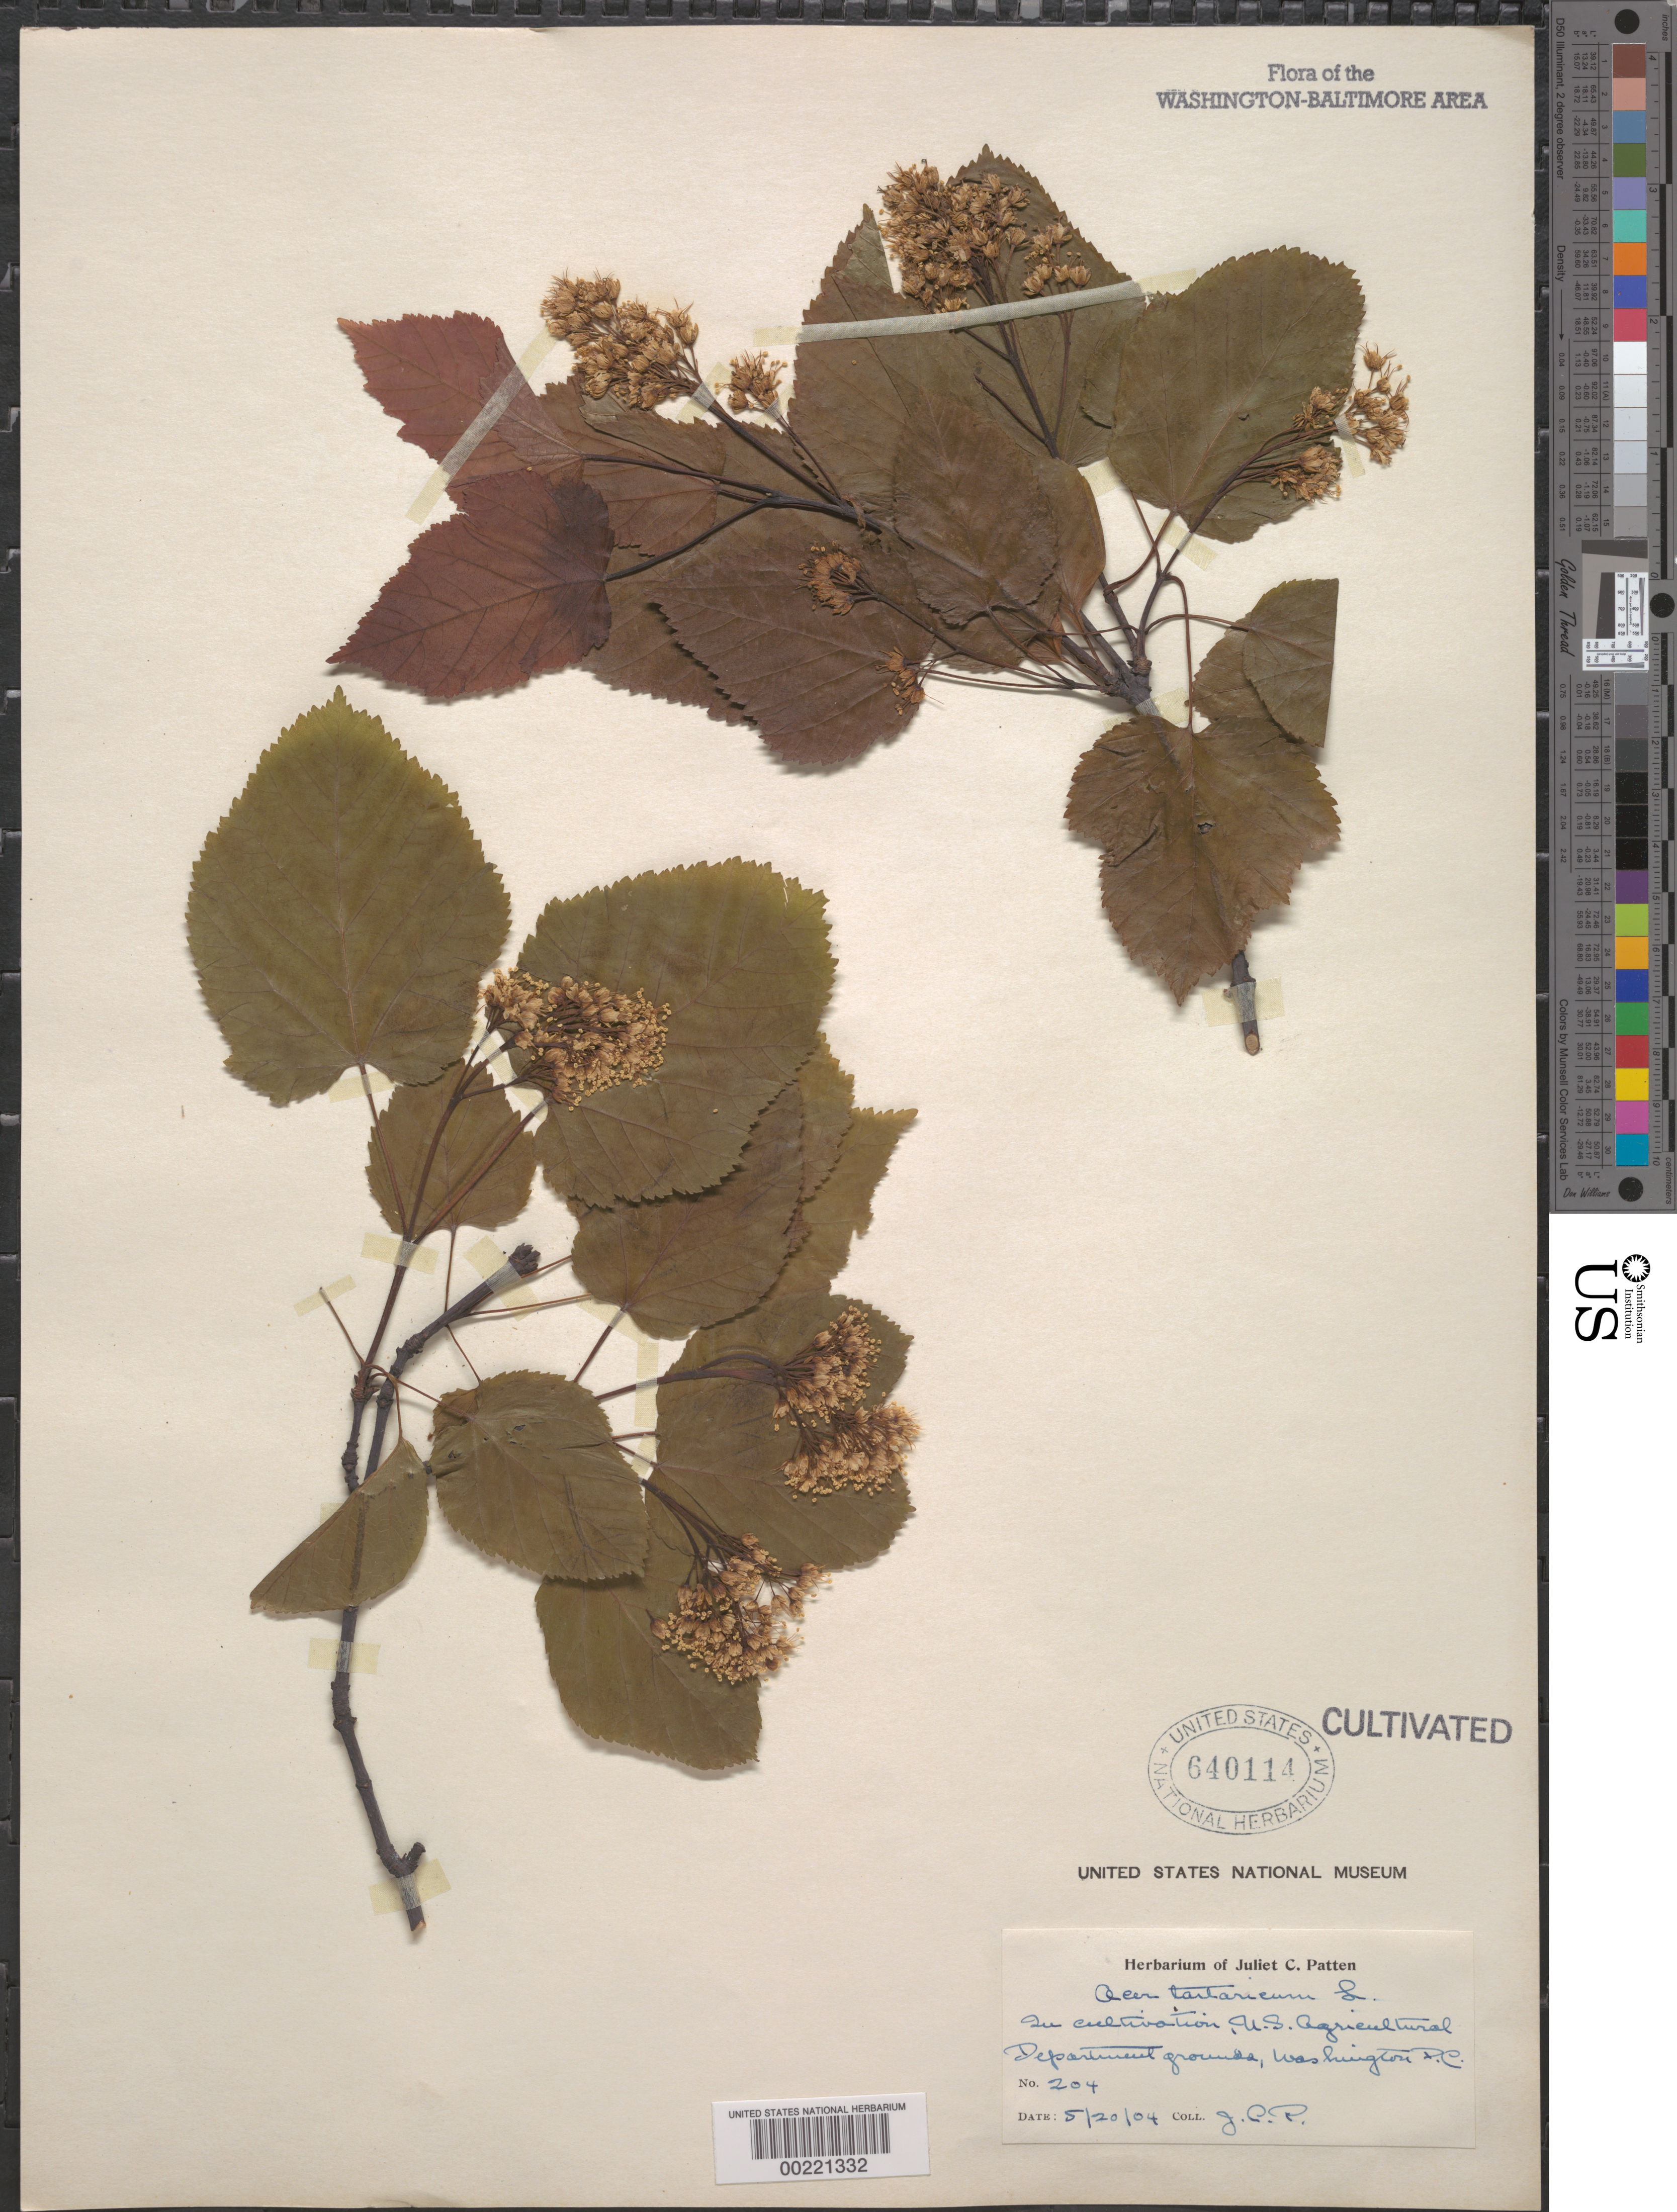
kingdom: Plantae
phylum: Tracheophyta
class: Magnoliopsida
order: Sapindales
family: Sapindaceae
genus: Acer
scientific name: Acer tataricum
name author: L.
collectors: J. Patten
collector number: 204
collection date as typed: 20 May 1904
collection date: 1904-05-20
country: United States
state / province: District of Columbia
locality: Department of Agriculture grounds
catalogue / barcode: US 640114